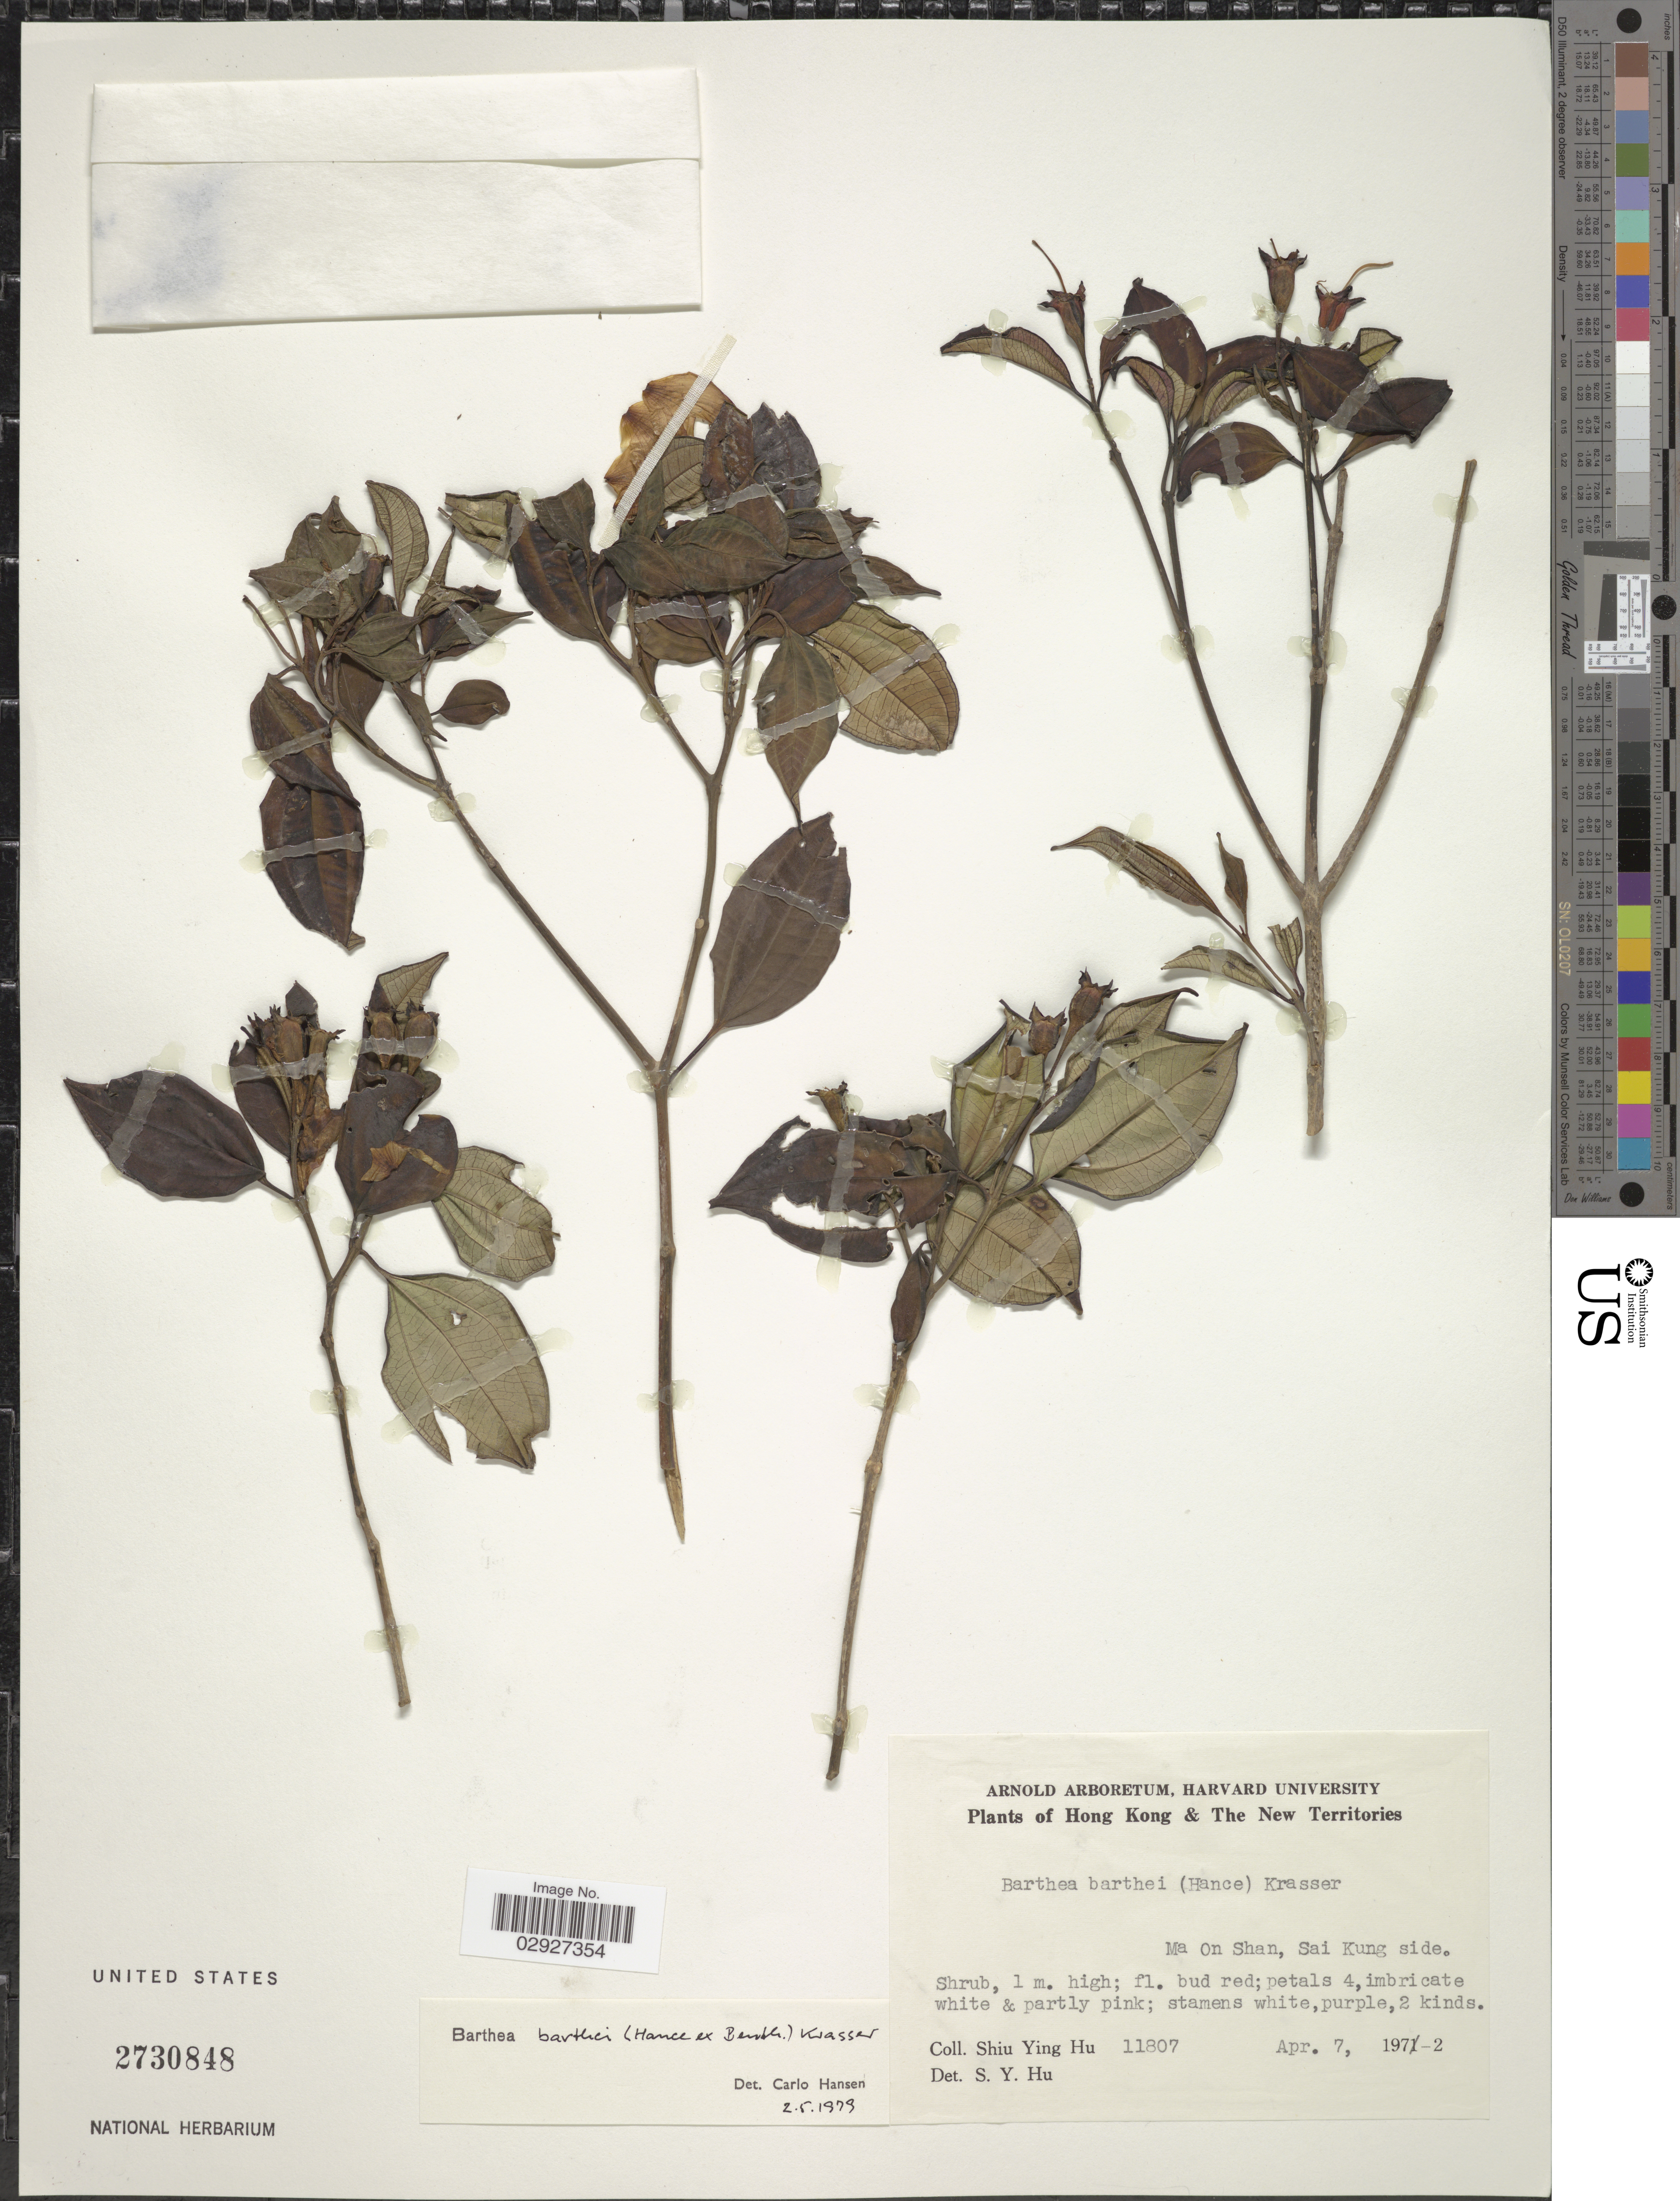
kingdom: Plantae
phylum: Tracheophyta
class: Magnoliopsida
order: Myrtales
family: Melastomataceae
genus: Barthea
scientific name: Barthea barthei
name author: (Hance ex Benth.) Krasser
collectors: S. Y. Hu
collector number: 11807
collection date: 1972-04-07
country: China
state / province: Hong Kong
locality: The New Territories, Ma On Shan, Sai Kung side.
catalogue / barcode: US 2730848